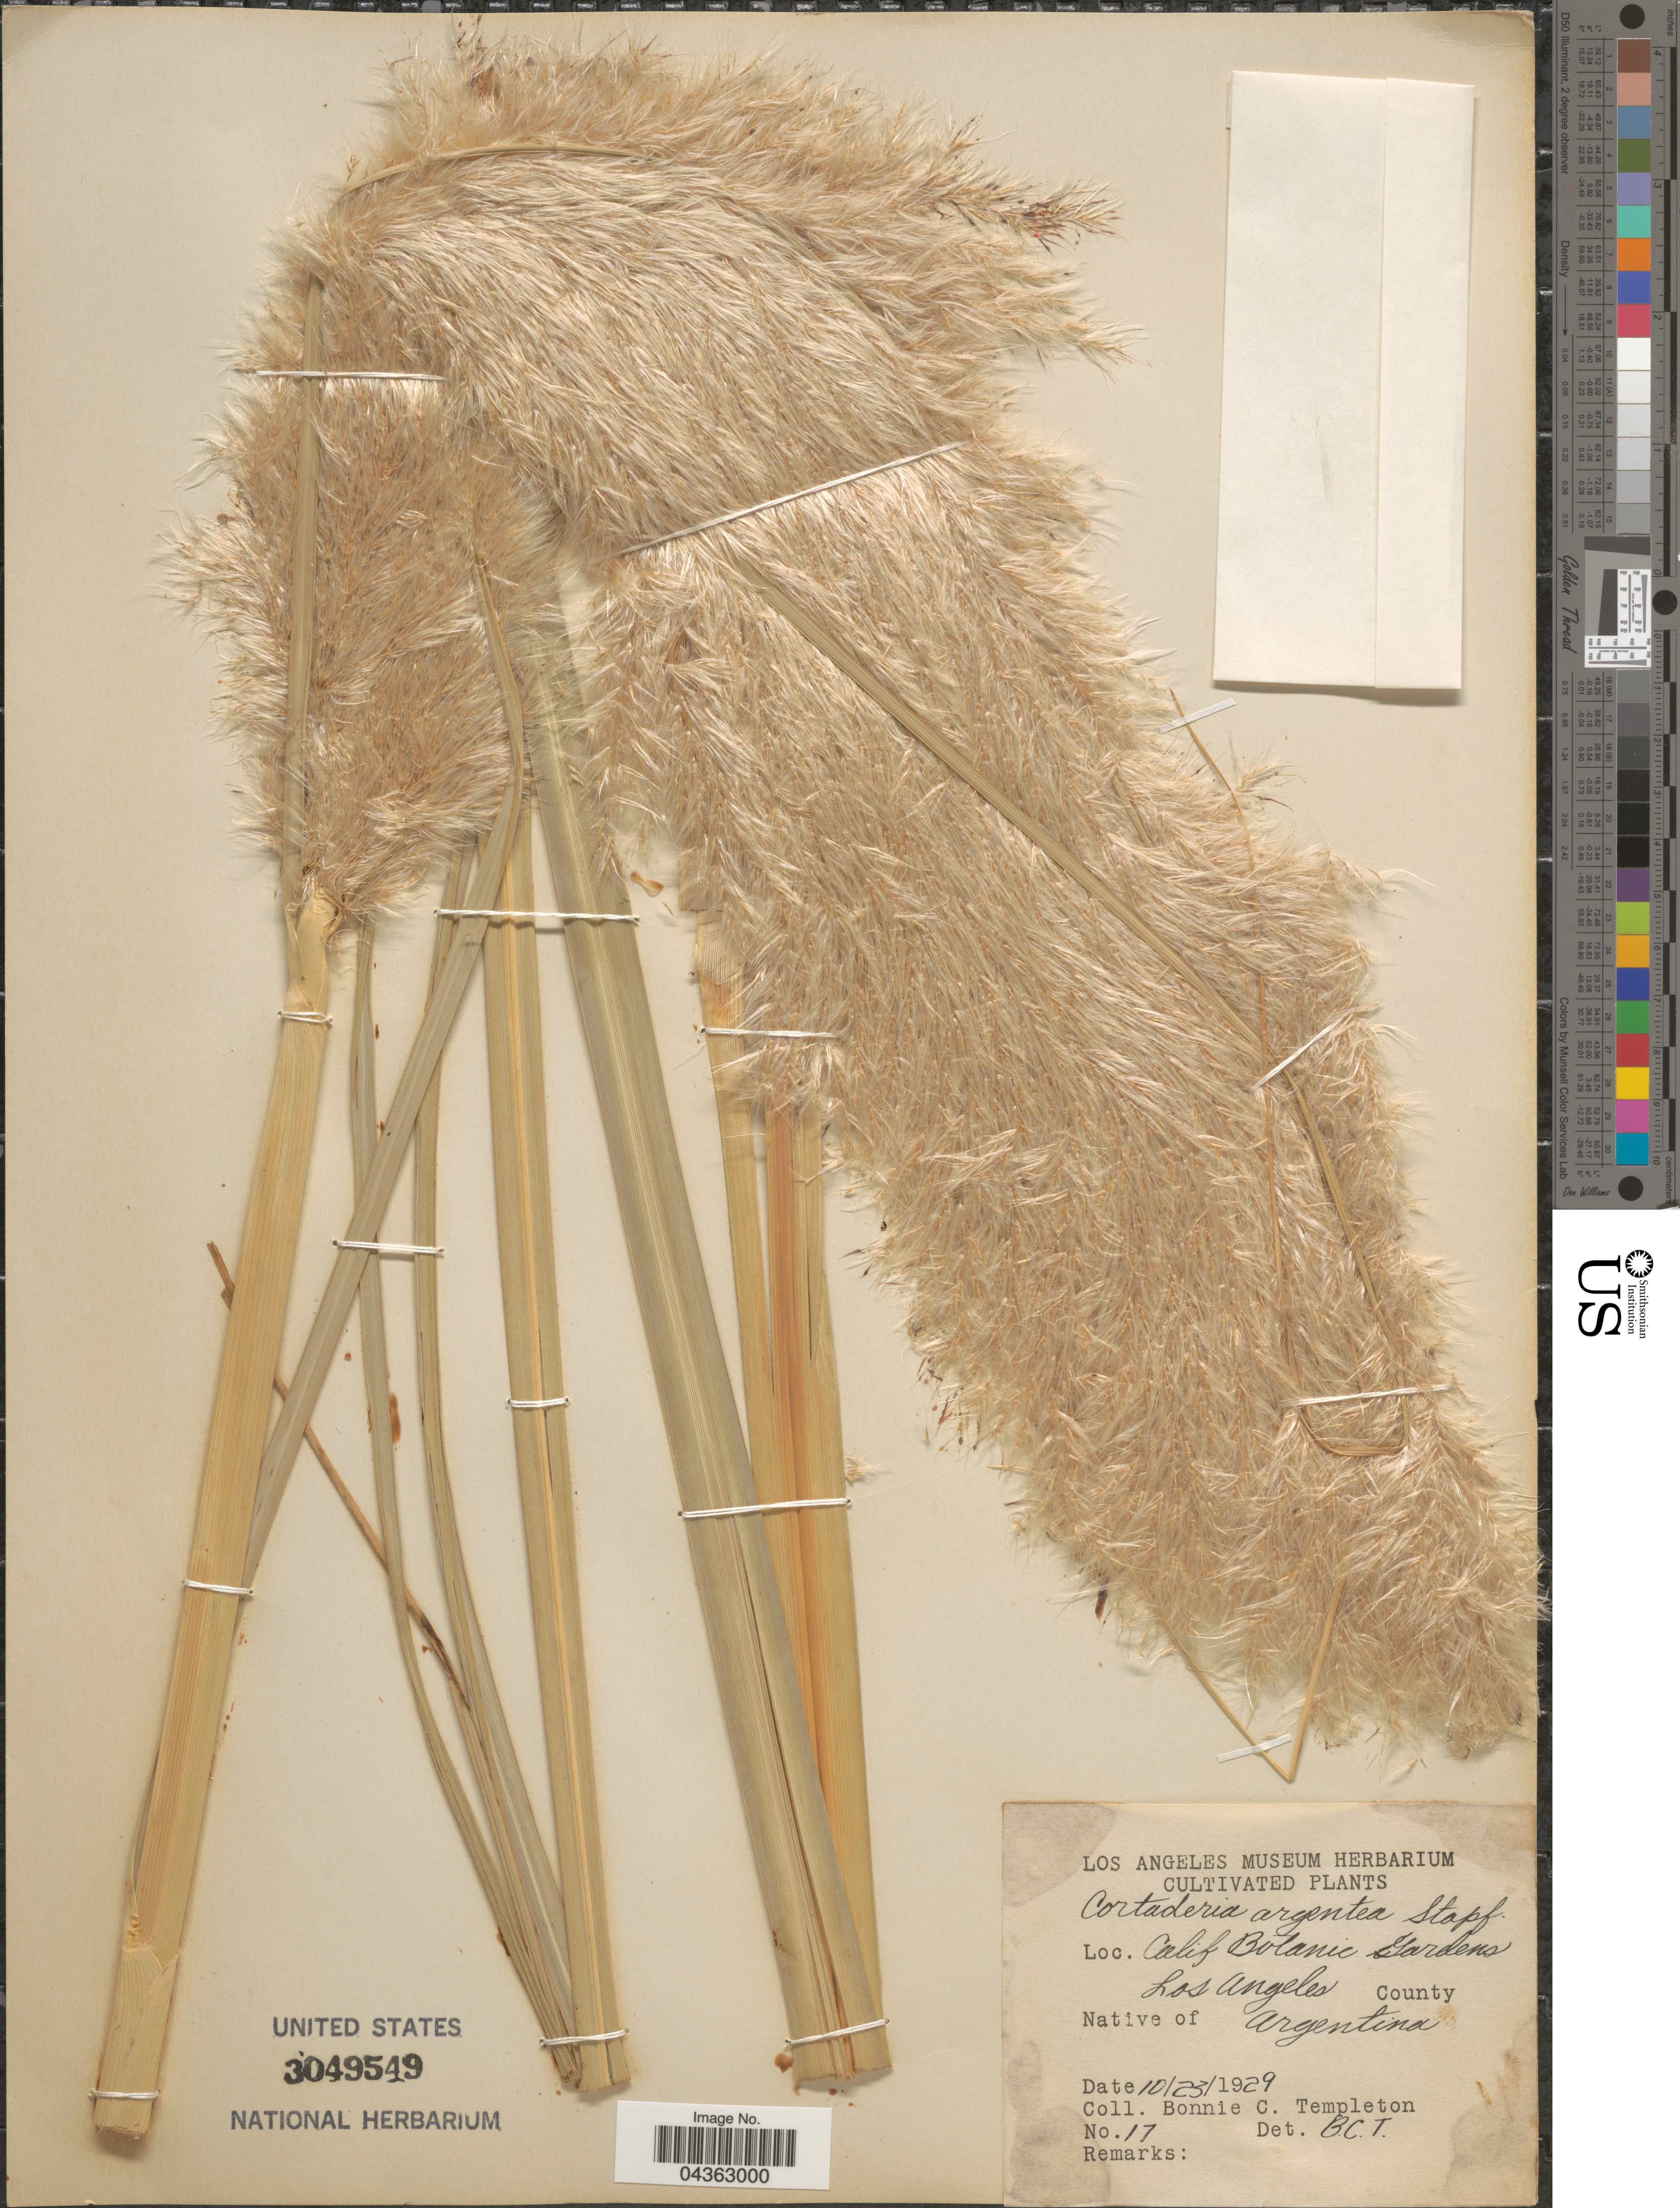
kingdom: Plantae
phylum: Tracheophyta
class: Liliopsida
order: Poales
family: Poaceae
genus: Cortaderia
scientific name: Cortaderia selloana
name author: (Schult. & Schult. f.) Asch. & Graebn.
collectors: B. Templeton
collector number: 17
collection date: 1929-10-23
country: United States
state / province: California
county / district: Los Angeles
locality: Calif Botanic Gardens Los Angeles County.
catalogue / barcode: US 3049549